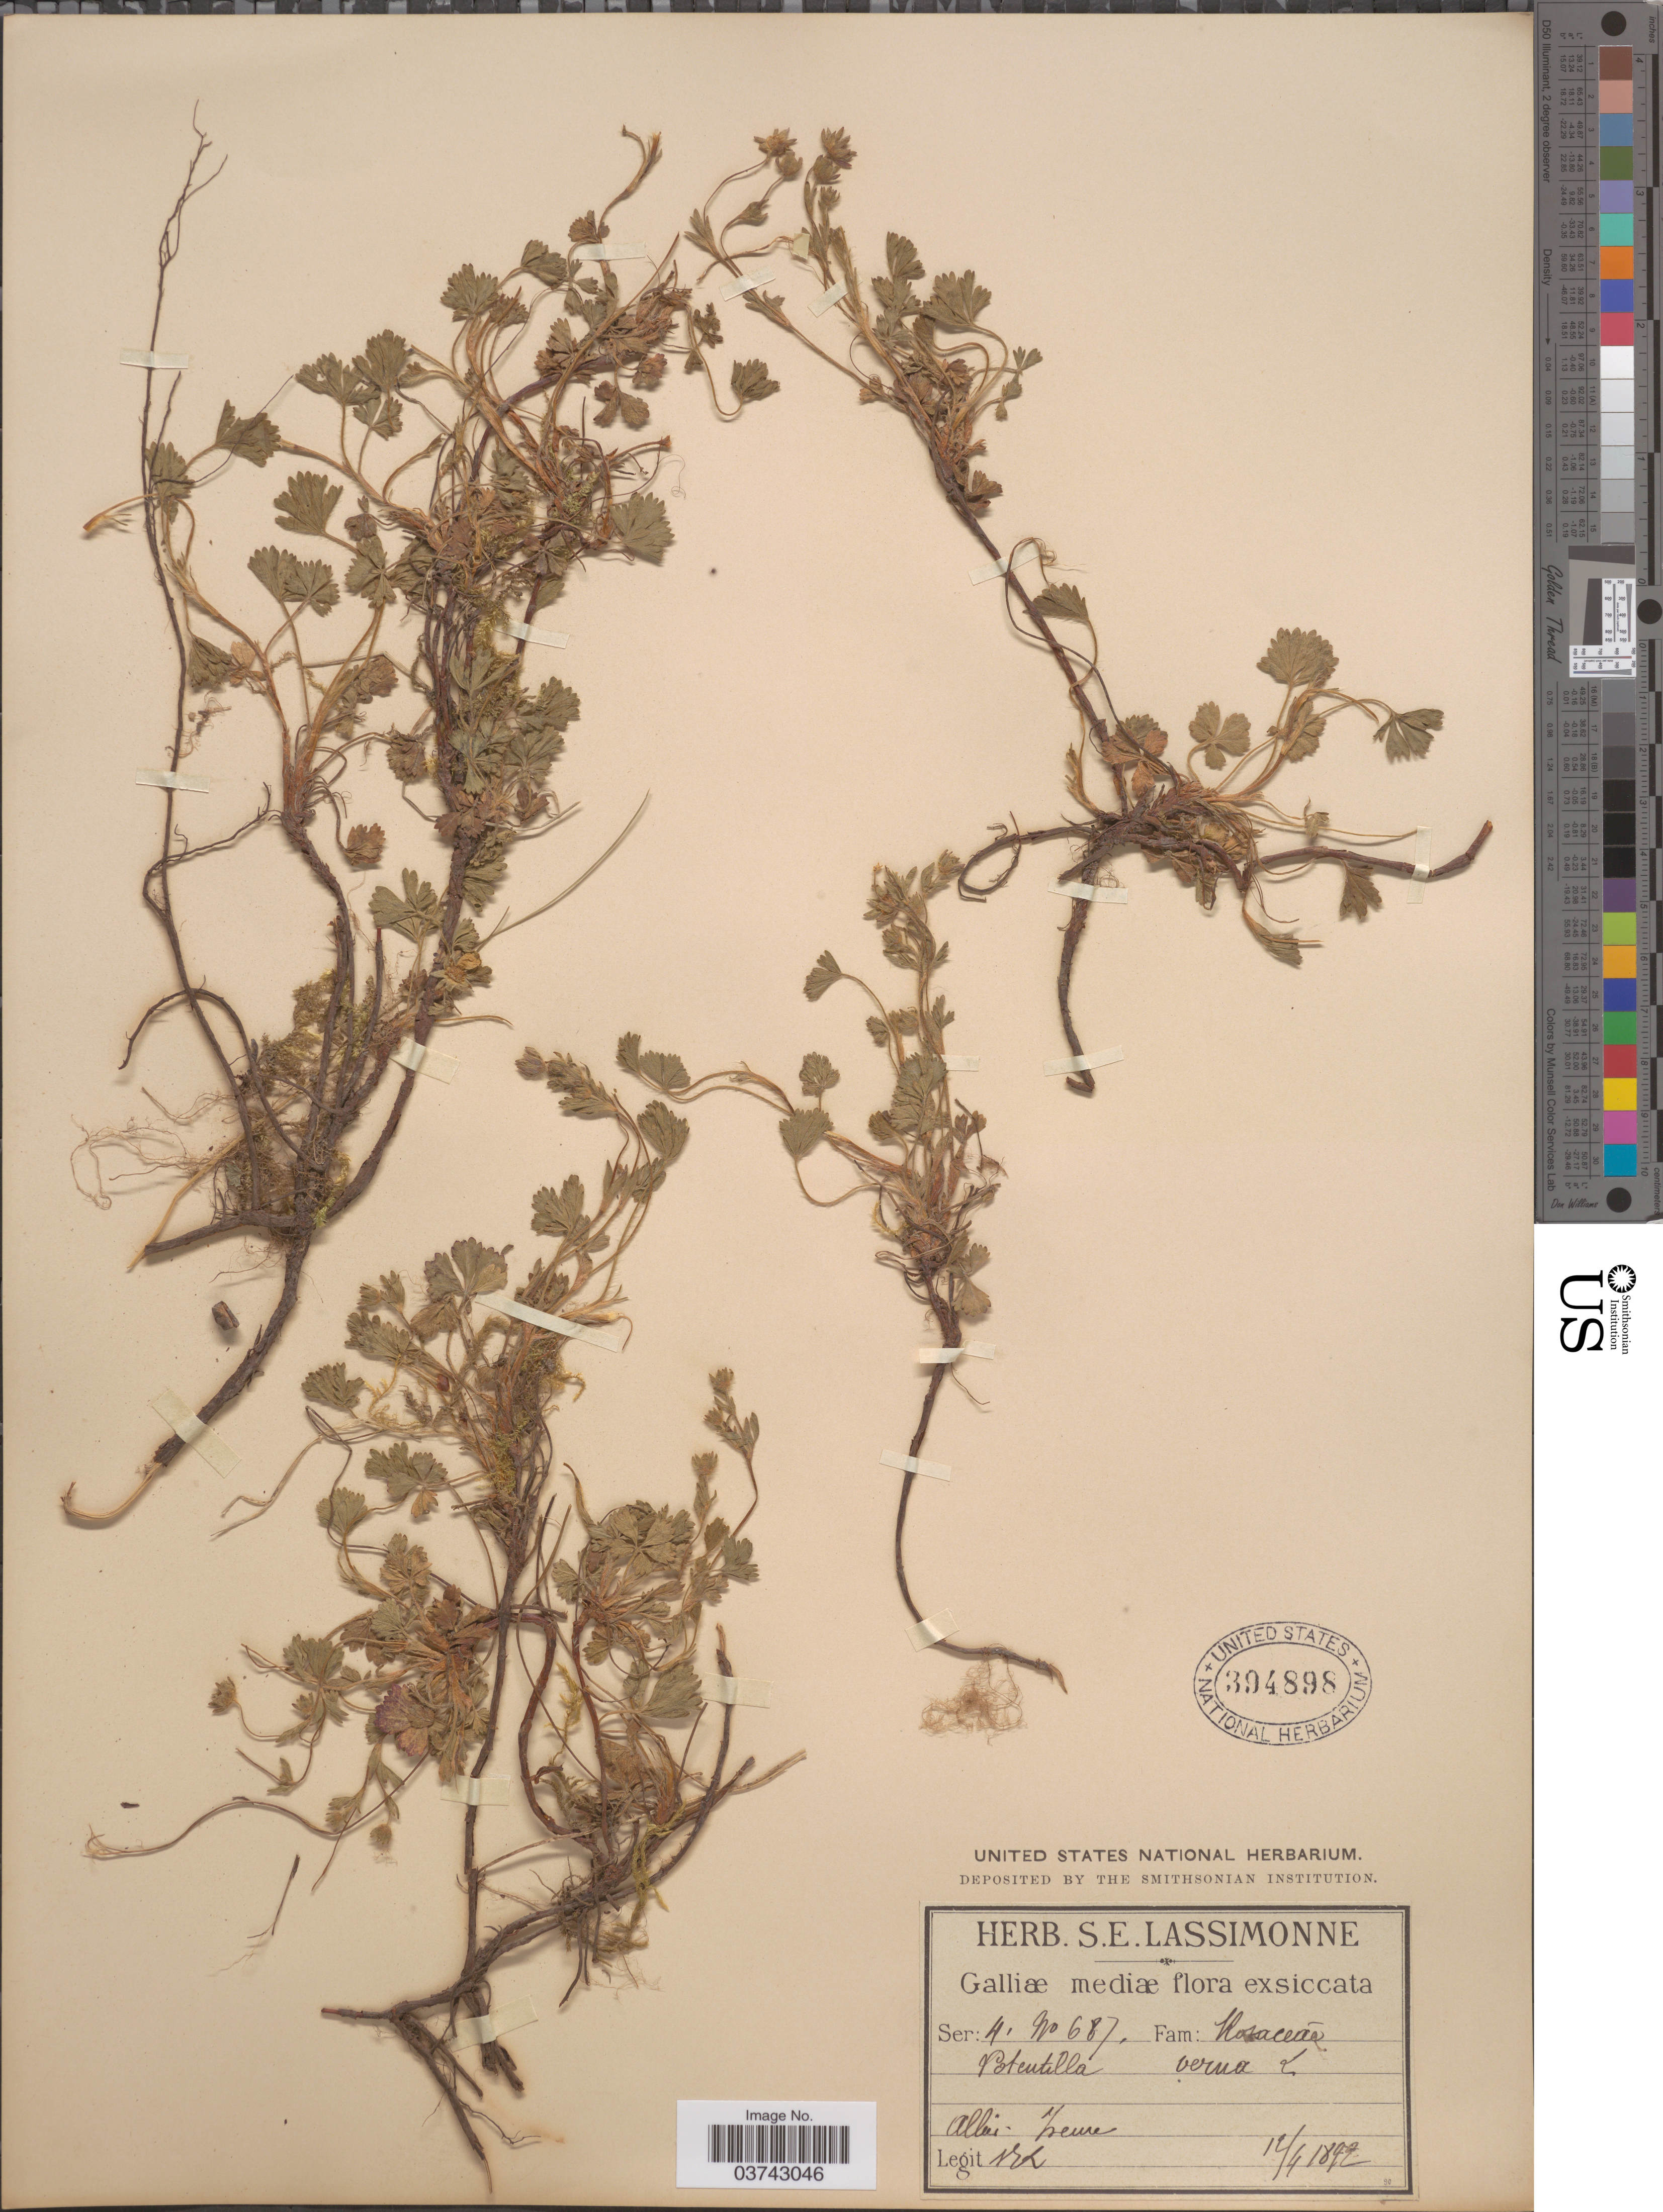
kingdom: Plantae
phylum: Tracheophyta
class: Magnoliopsida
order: Rosales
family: Rosaceae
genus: Potentilla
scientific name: Potentilla verna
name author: L.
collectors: S. Lassimonne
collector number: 687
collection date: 1892-04-12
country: France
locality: Galliæ mediæ. Allier-Yzeure.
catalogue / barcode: US 394898